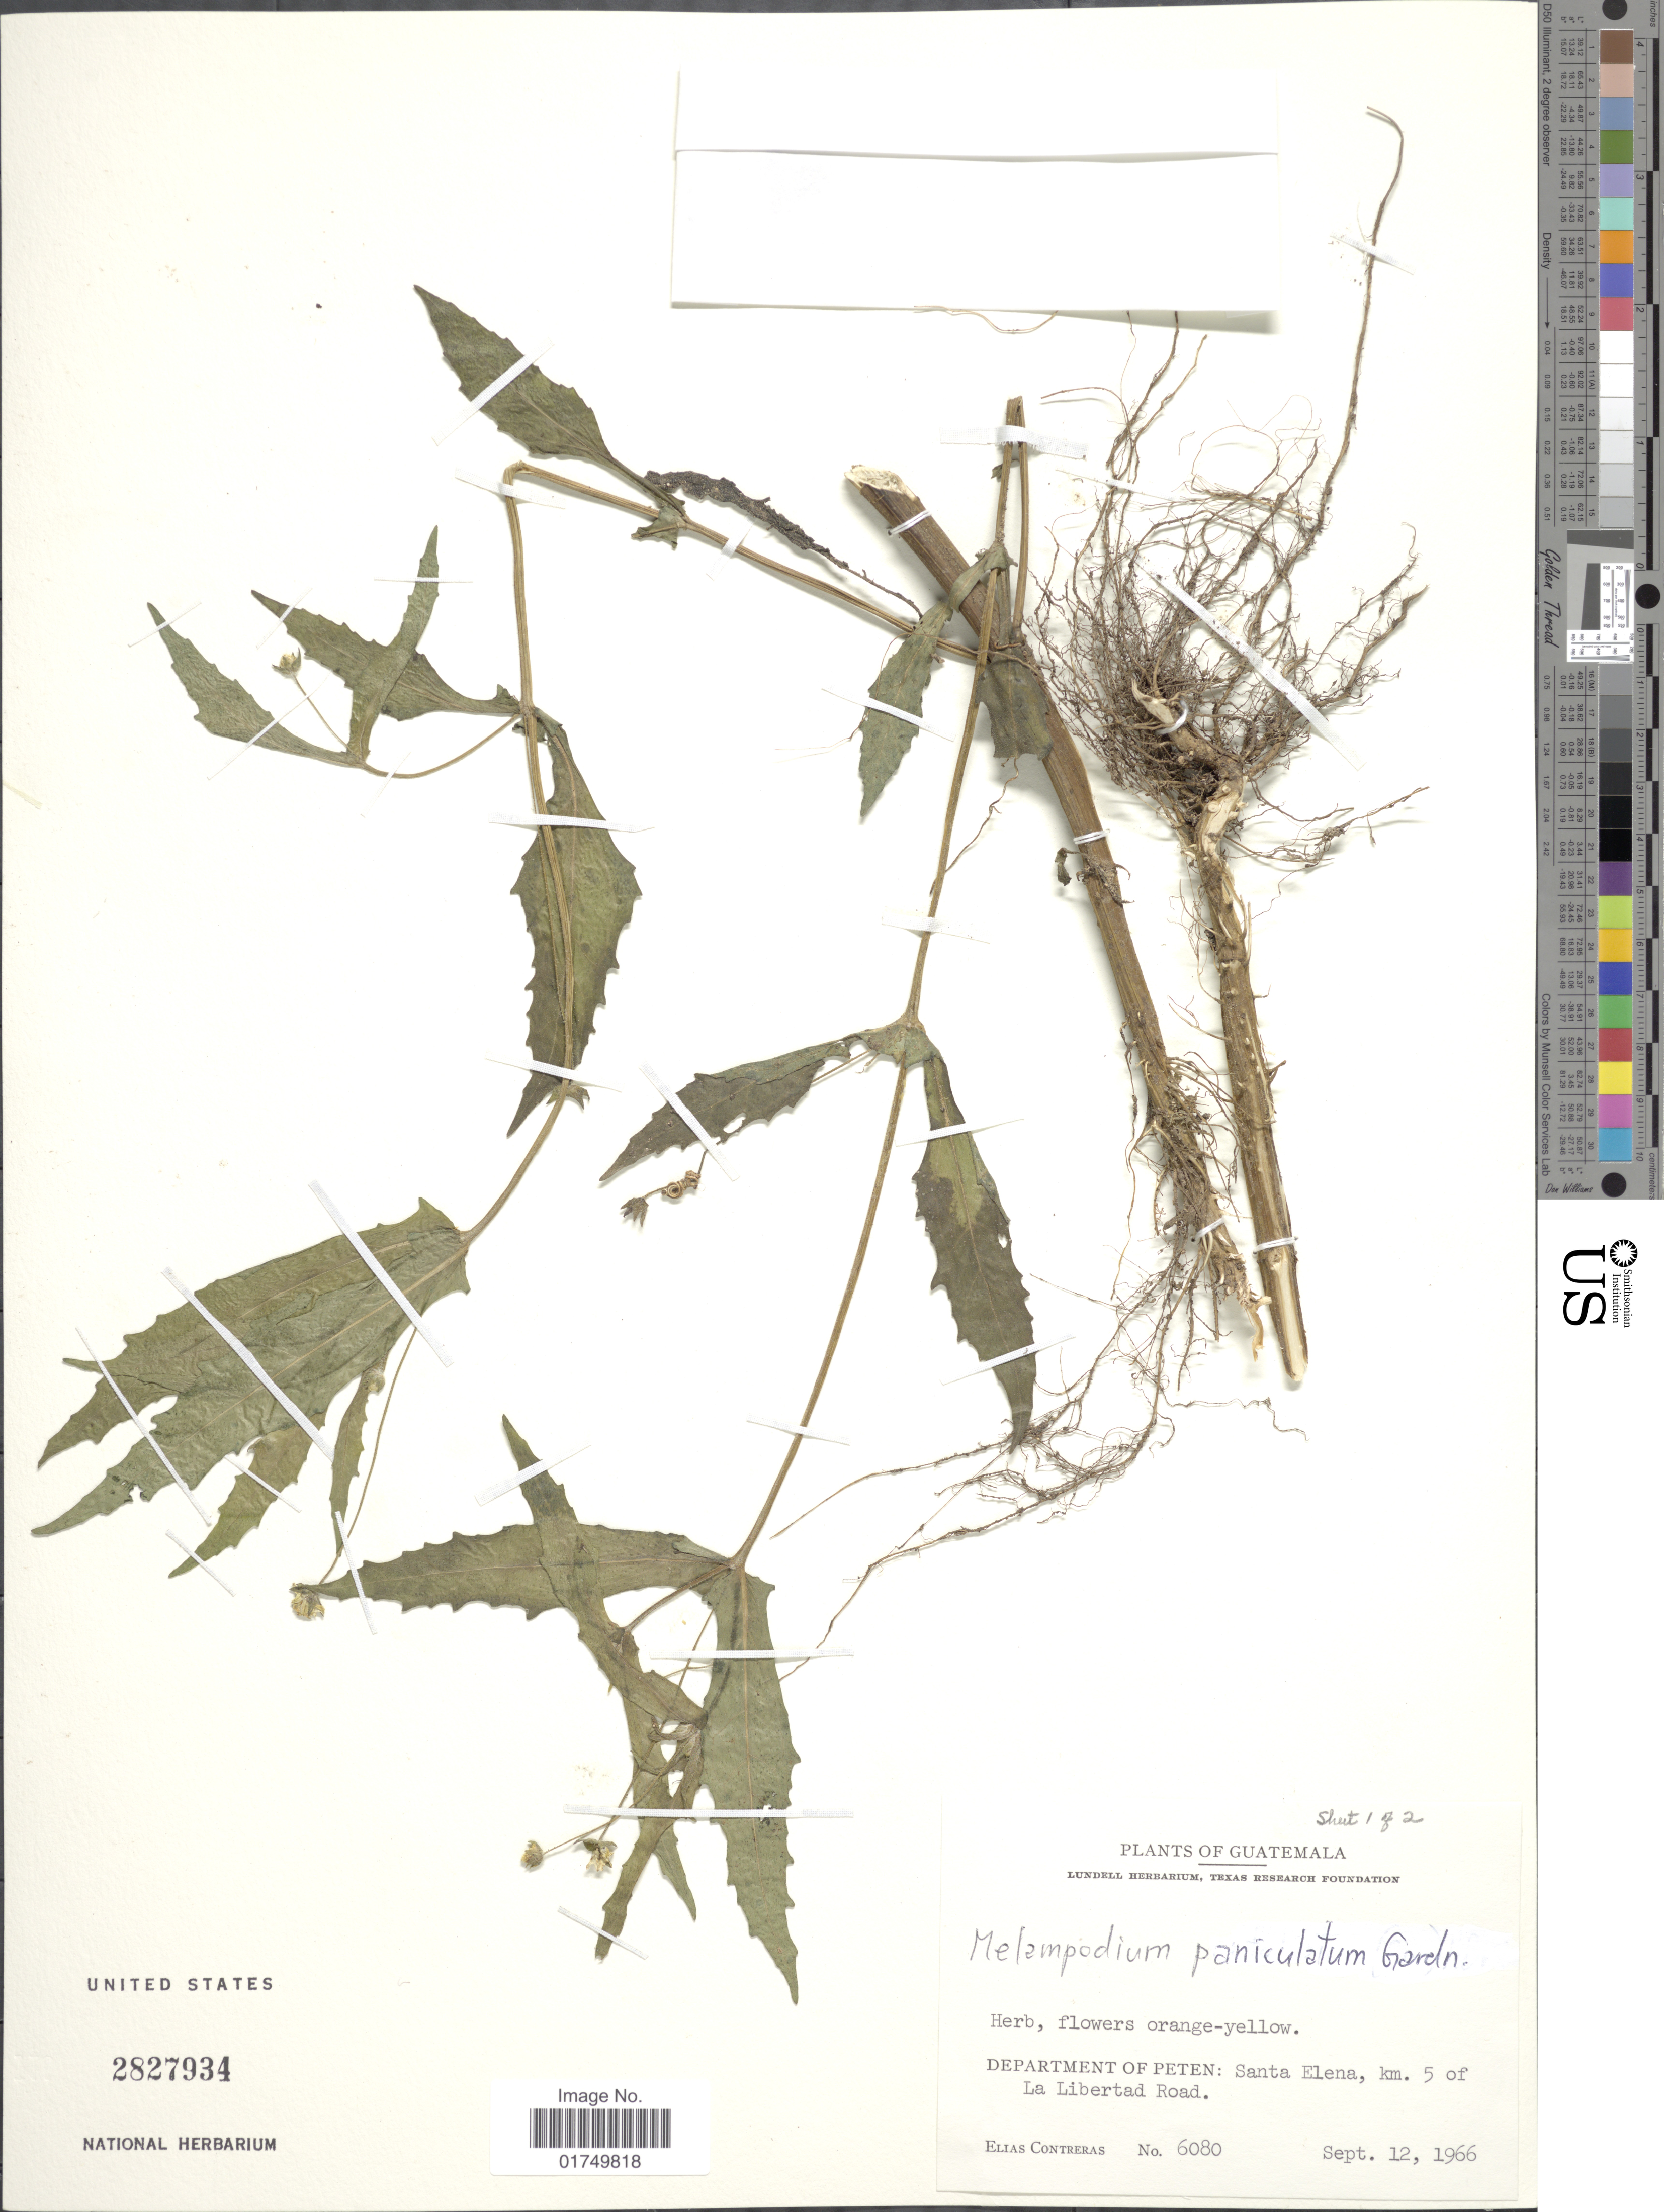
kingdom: Plantae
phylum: Tracheophyta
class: Magnoliopsida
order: Asterales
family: Asteraceae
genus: Melampodium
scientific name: Melampodium paniculatum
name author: Gardner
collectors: E. Contreras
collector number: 6080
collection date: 1966-09-12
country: Guatemala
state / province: El Petén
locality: Santa Elena, km. 5 of La Libertad Road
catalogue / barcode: US 2827934